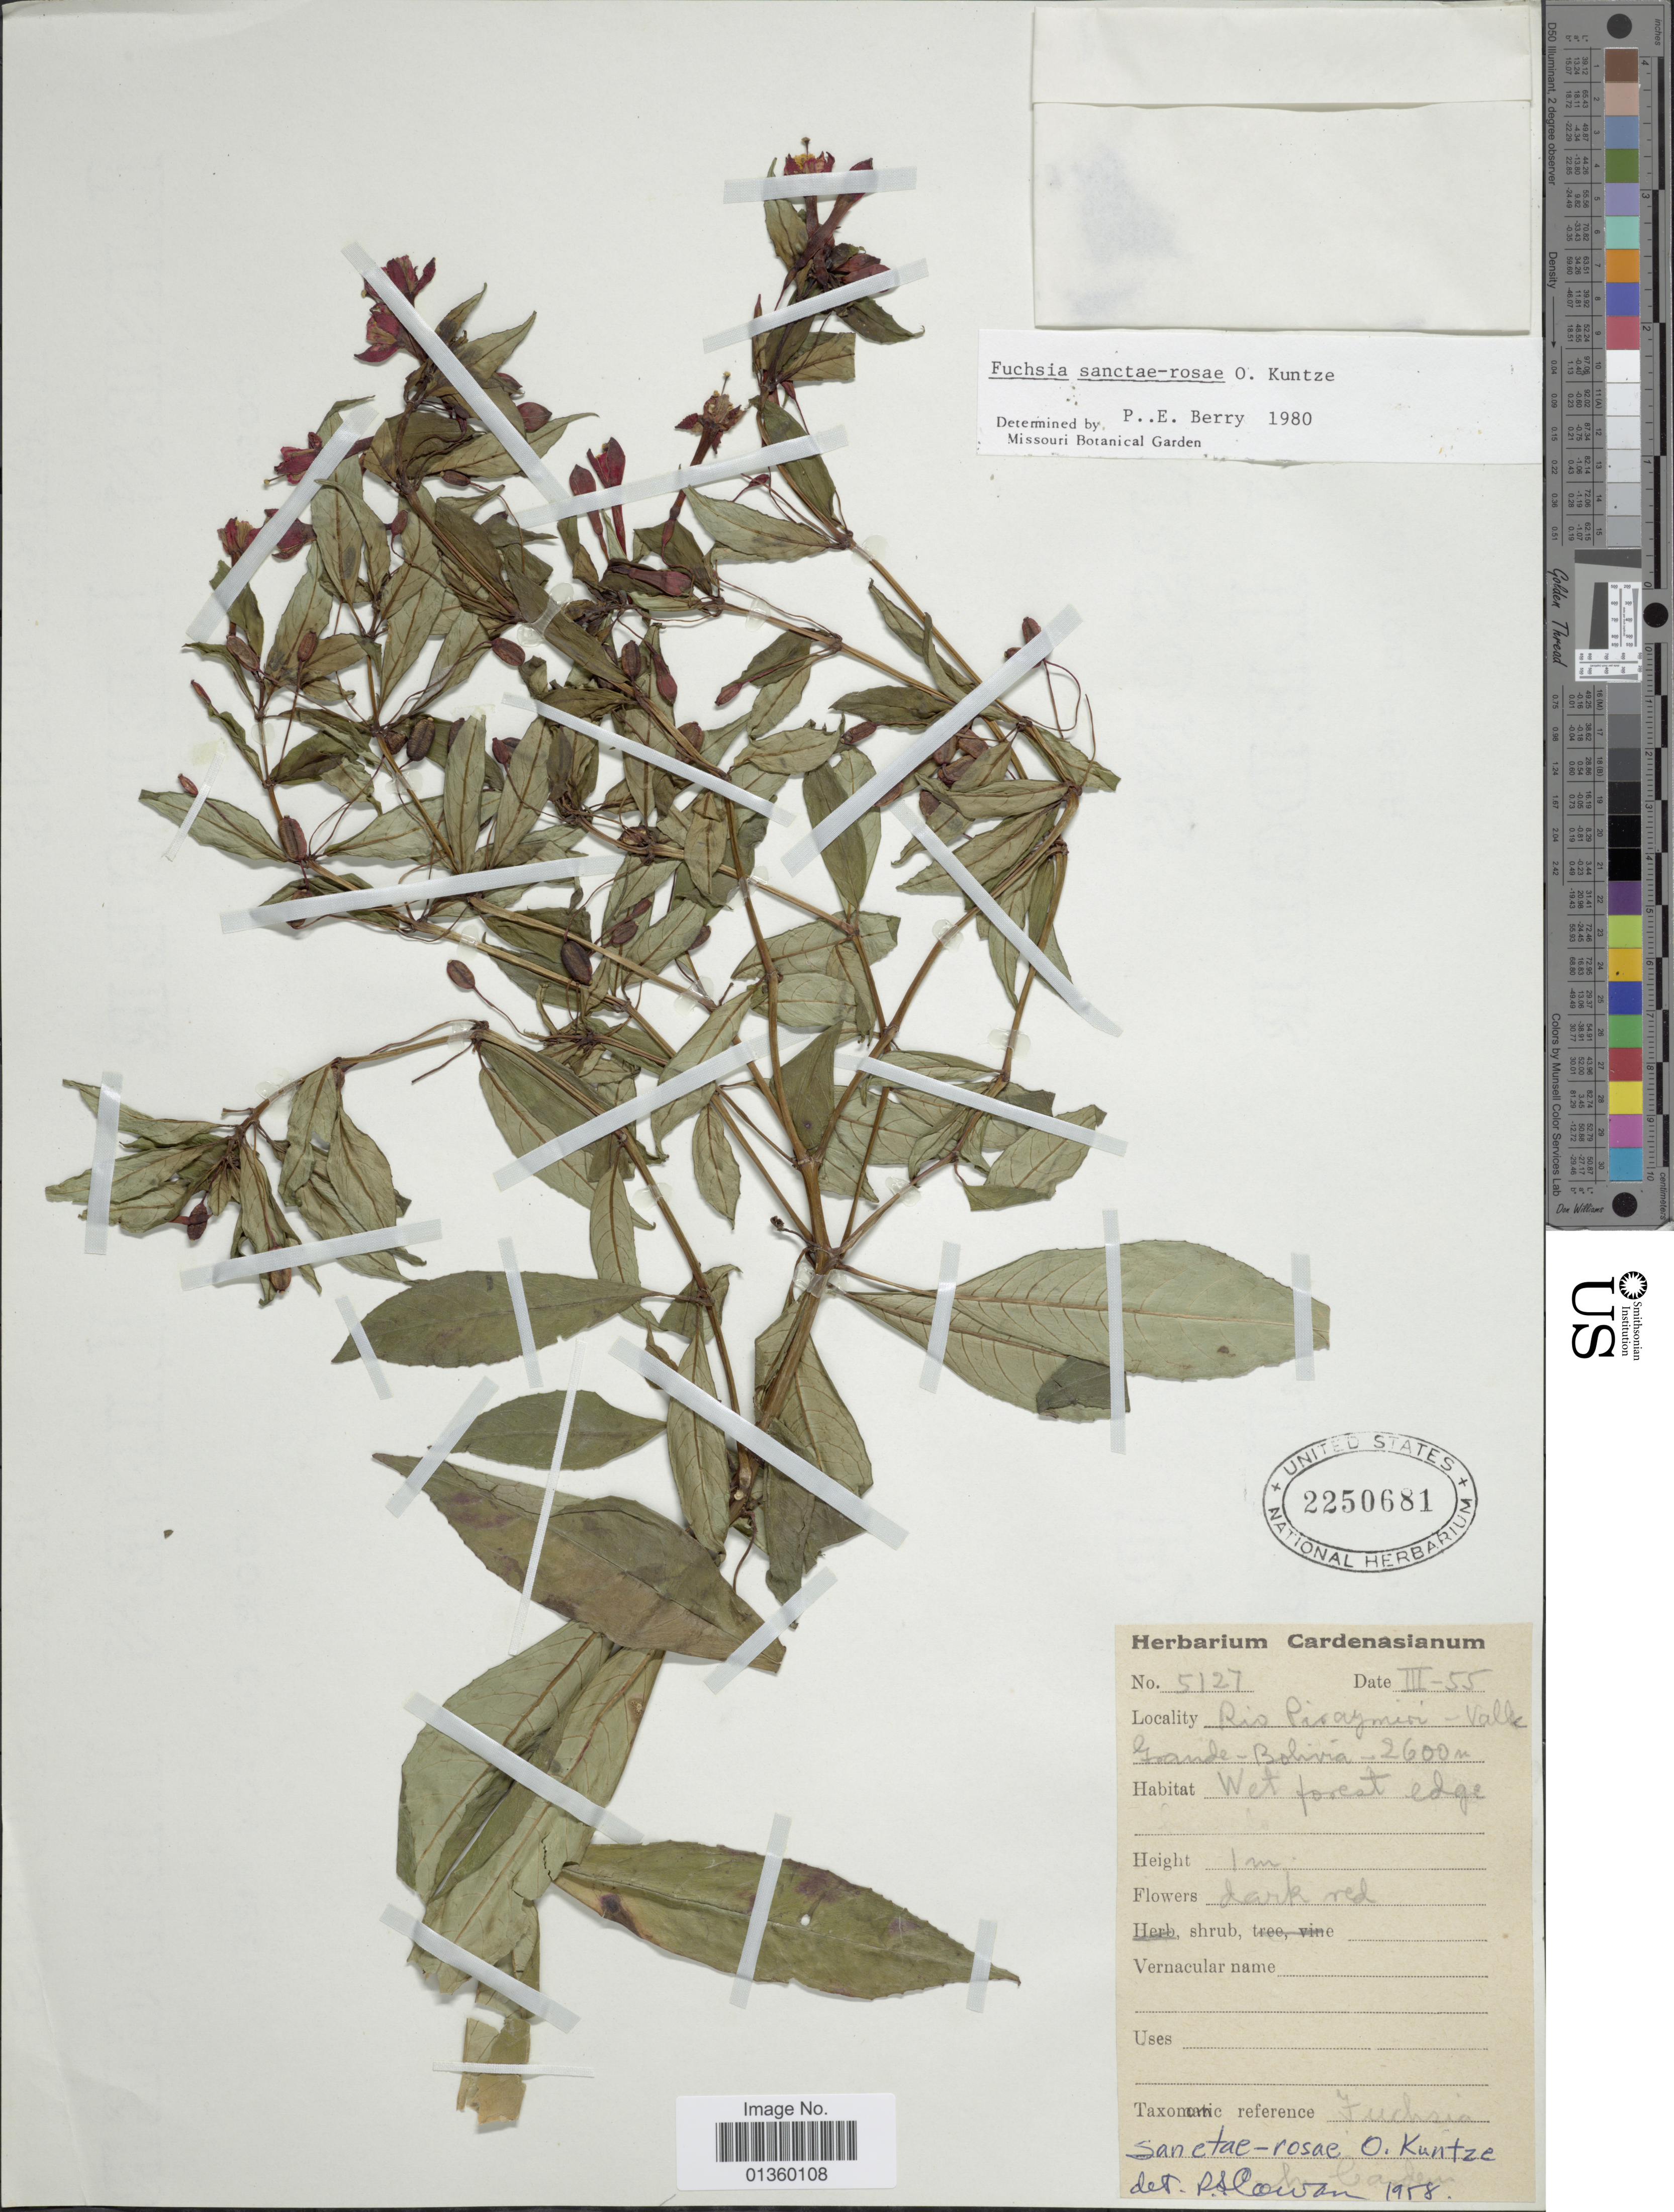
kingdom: Plantae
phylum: Tracheophyta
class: Magnoliopsida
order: Myrtales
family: Onagraceae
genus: Fuchsia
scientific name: Fuchsia sanctae-rosae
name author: Kuntze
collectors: Herbarium Cardenasianum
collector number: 5127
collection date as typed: Transcribed d/m/y: /3/55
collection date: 1955-03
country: Bolivia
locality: Rio Paraimiri- Valle Grande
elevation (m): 2600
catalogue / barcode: US 2250681